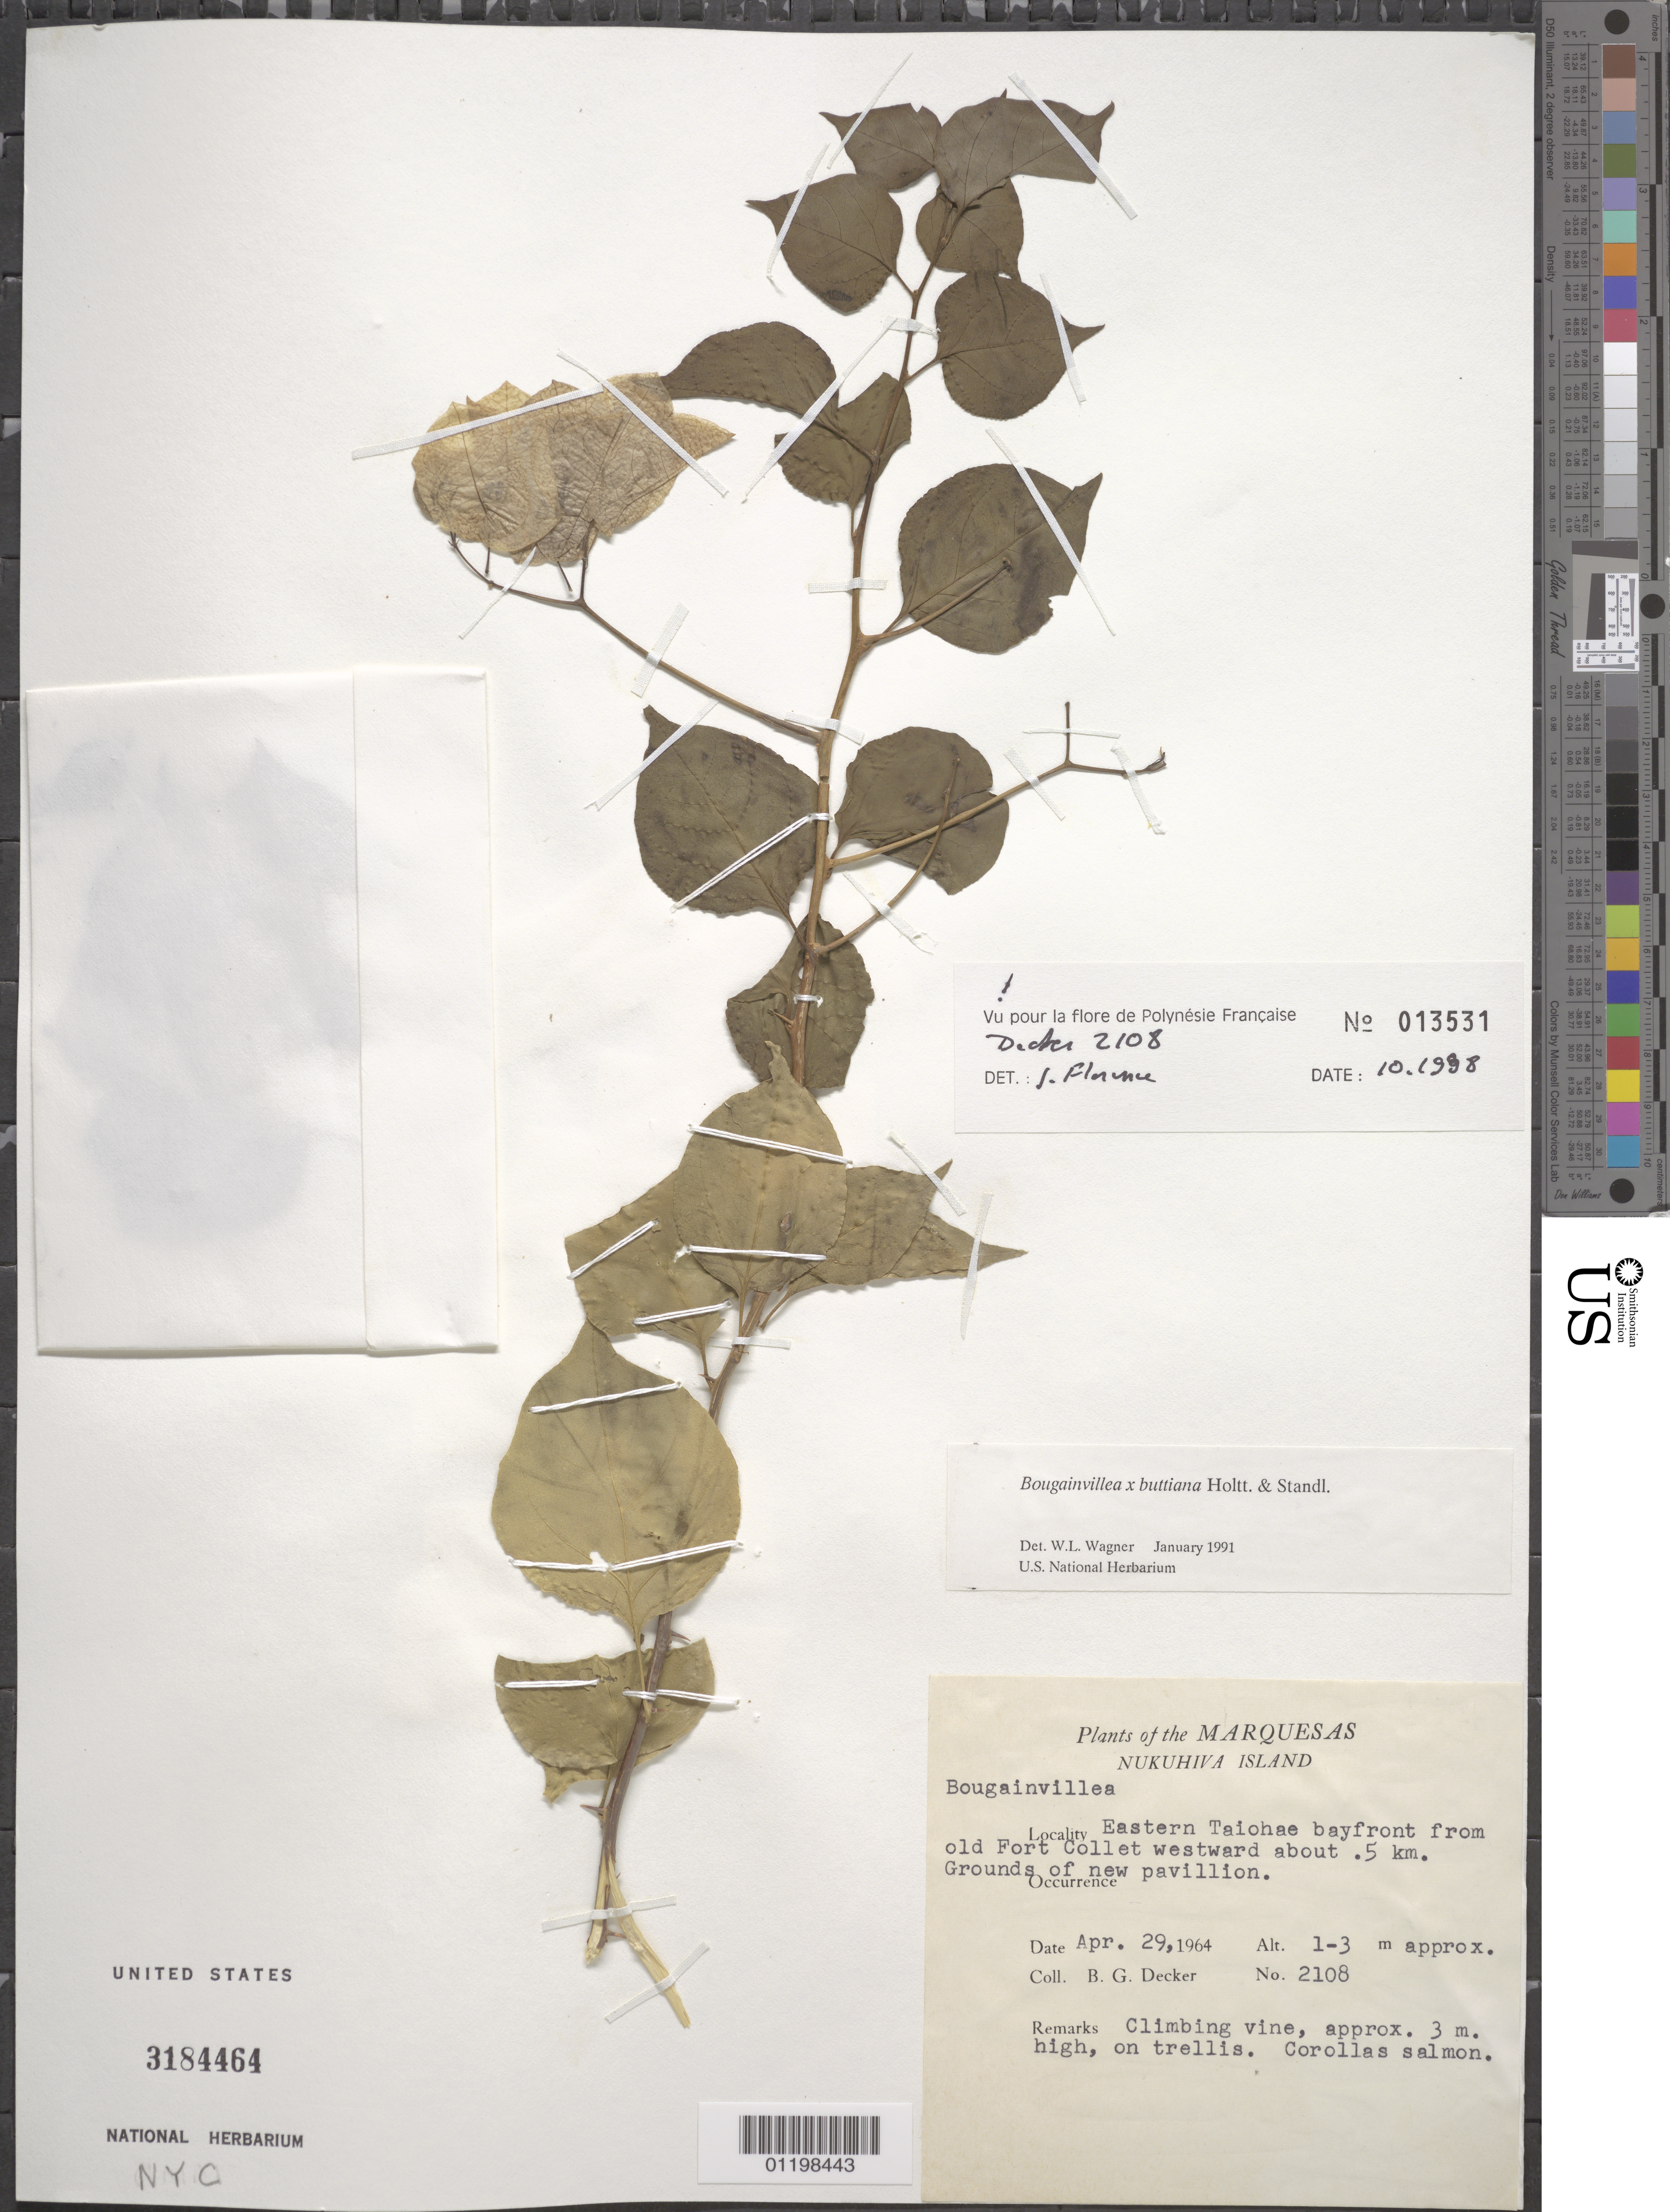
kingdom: Plantae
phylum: Tracheophyta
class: Magnoliopsida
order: Caryophyllales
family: Nyctaginaceae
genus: Bougainvillea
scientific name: Bougainvillea x buttiana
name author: Holttum & Standl.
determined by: Wagner, W. L., (BOT), Smithsonian Institution - National Museum of Natural History (UNITED STATES)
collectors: B. G. Decker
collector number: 2108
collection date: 1964-04-29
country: French Polynesia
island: Nuku Hiva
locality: E Taiohae bayfront from old Fort Collet westward about 0.5 km, grounds of new pavillion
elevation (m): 1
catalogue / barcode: US 3184464